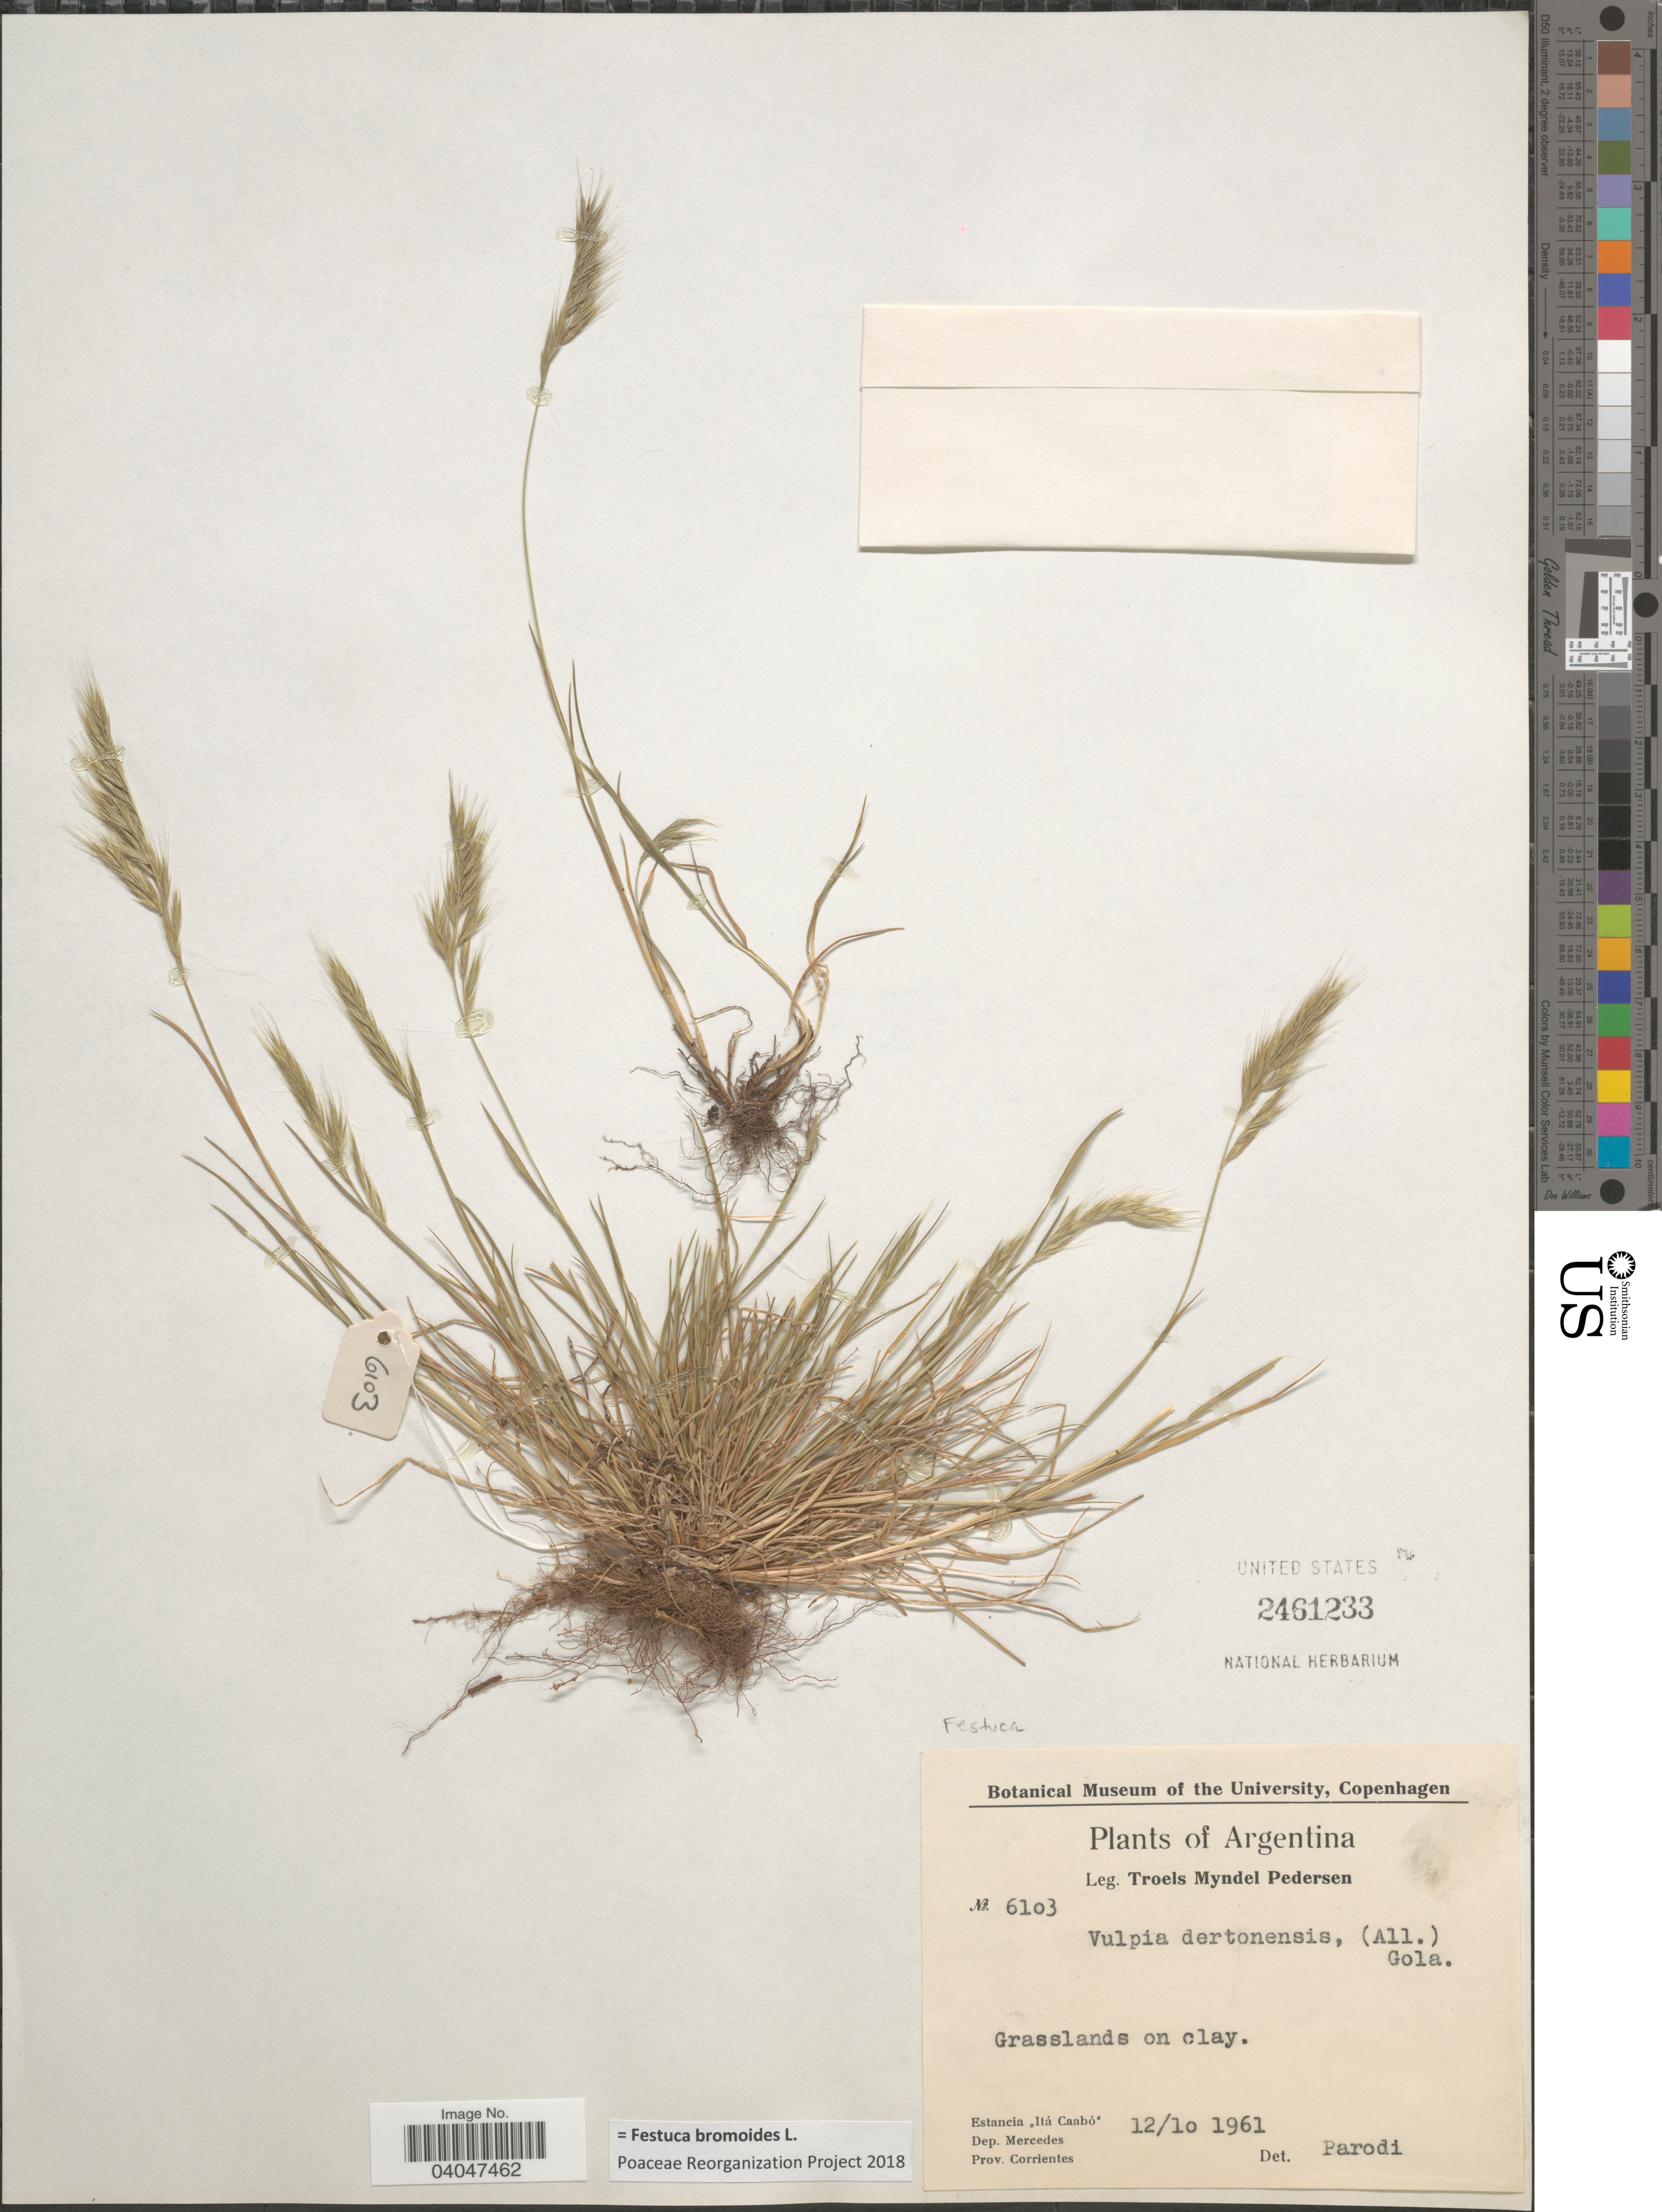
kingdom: Plantae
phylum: Tracheophyta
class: Liliopsida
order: Poales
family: Poaceae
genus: Festuca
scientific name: Festuca bromoides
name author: L.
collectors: T. Pederson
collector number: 6103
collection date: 1961-10-12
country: Argentina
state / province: Corrientes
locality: Estancia "Itá Caabó". Dep. Mercedes.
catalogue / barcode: US 2461233